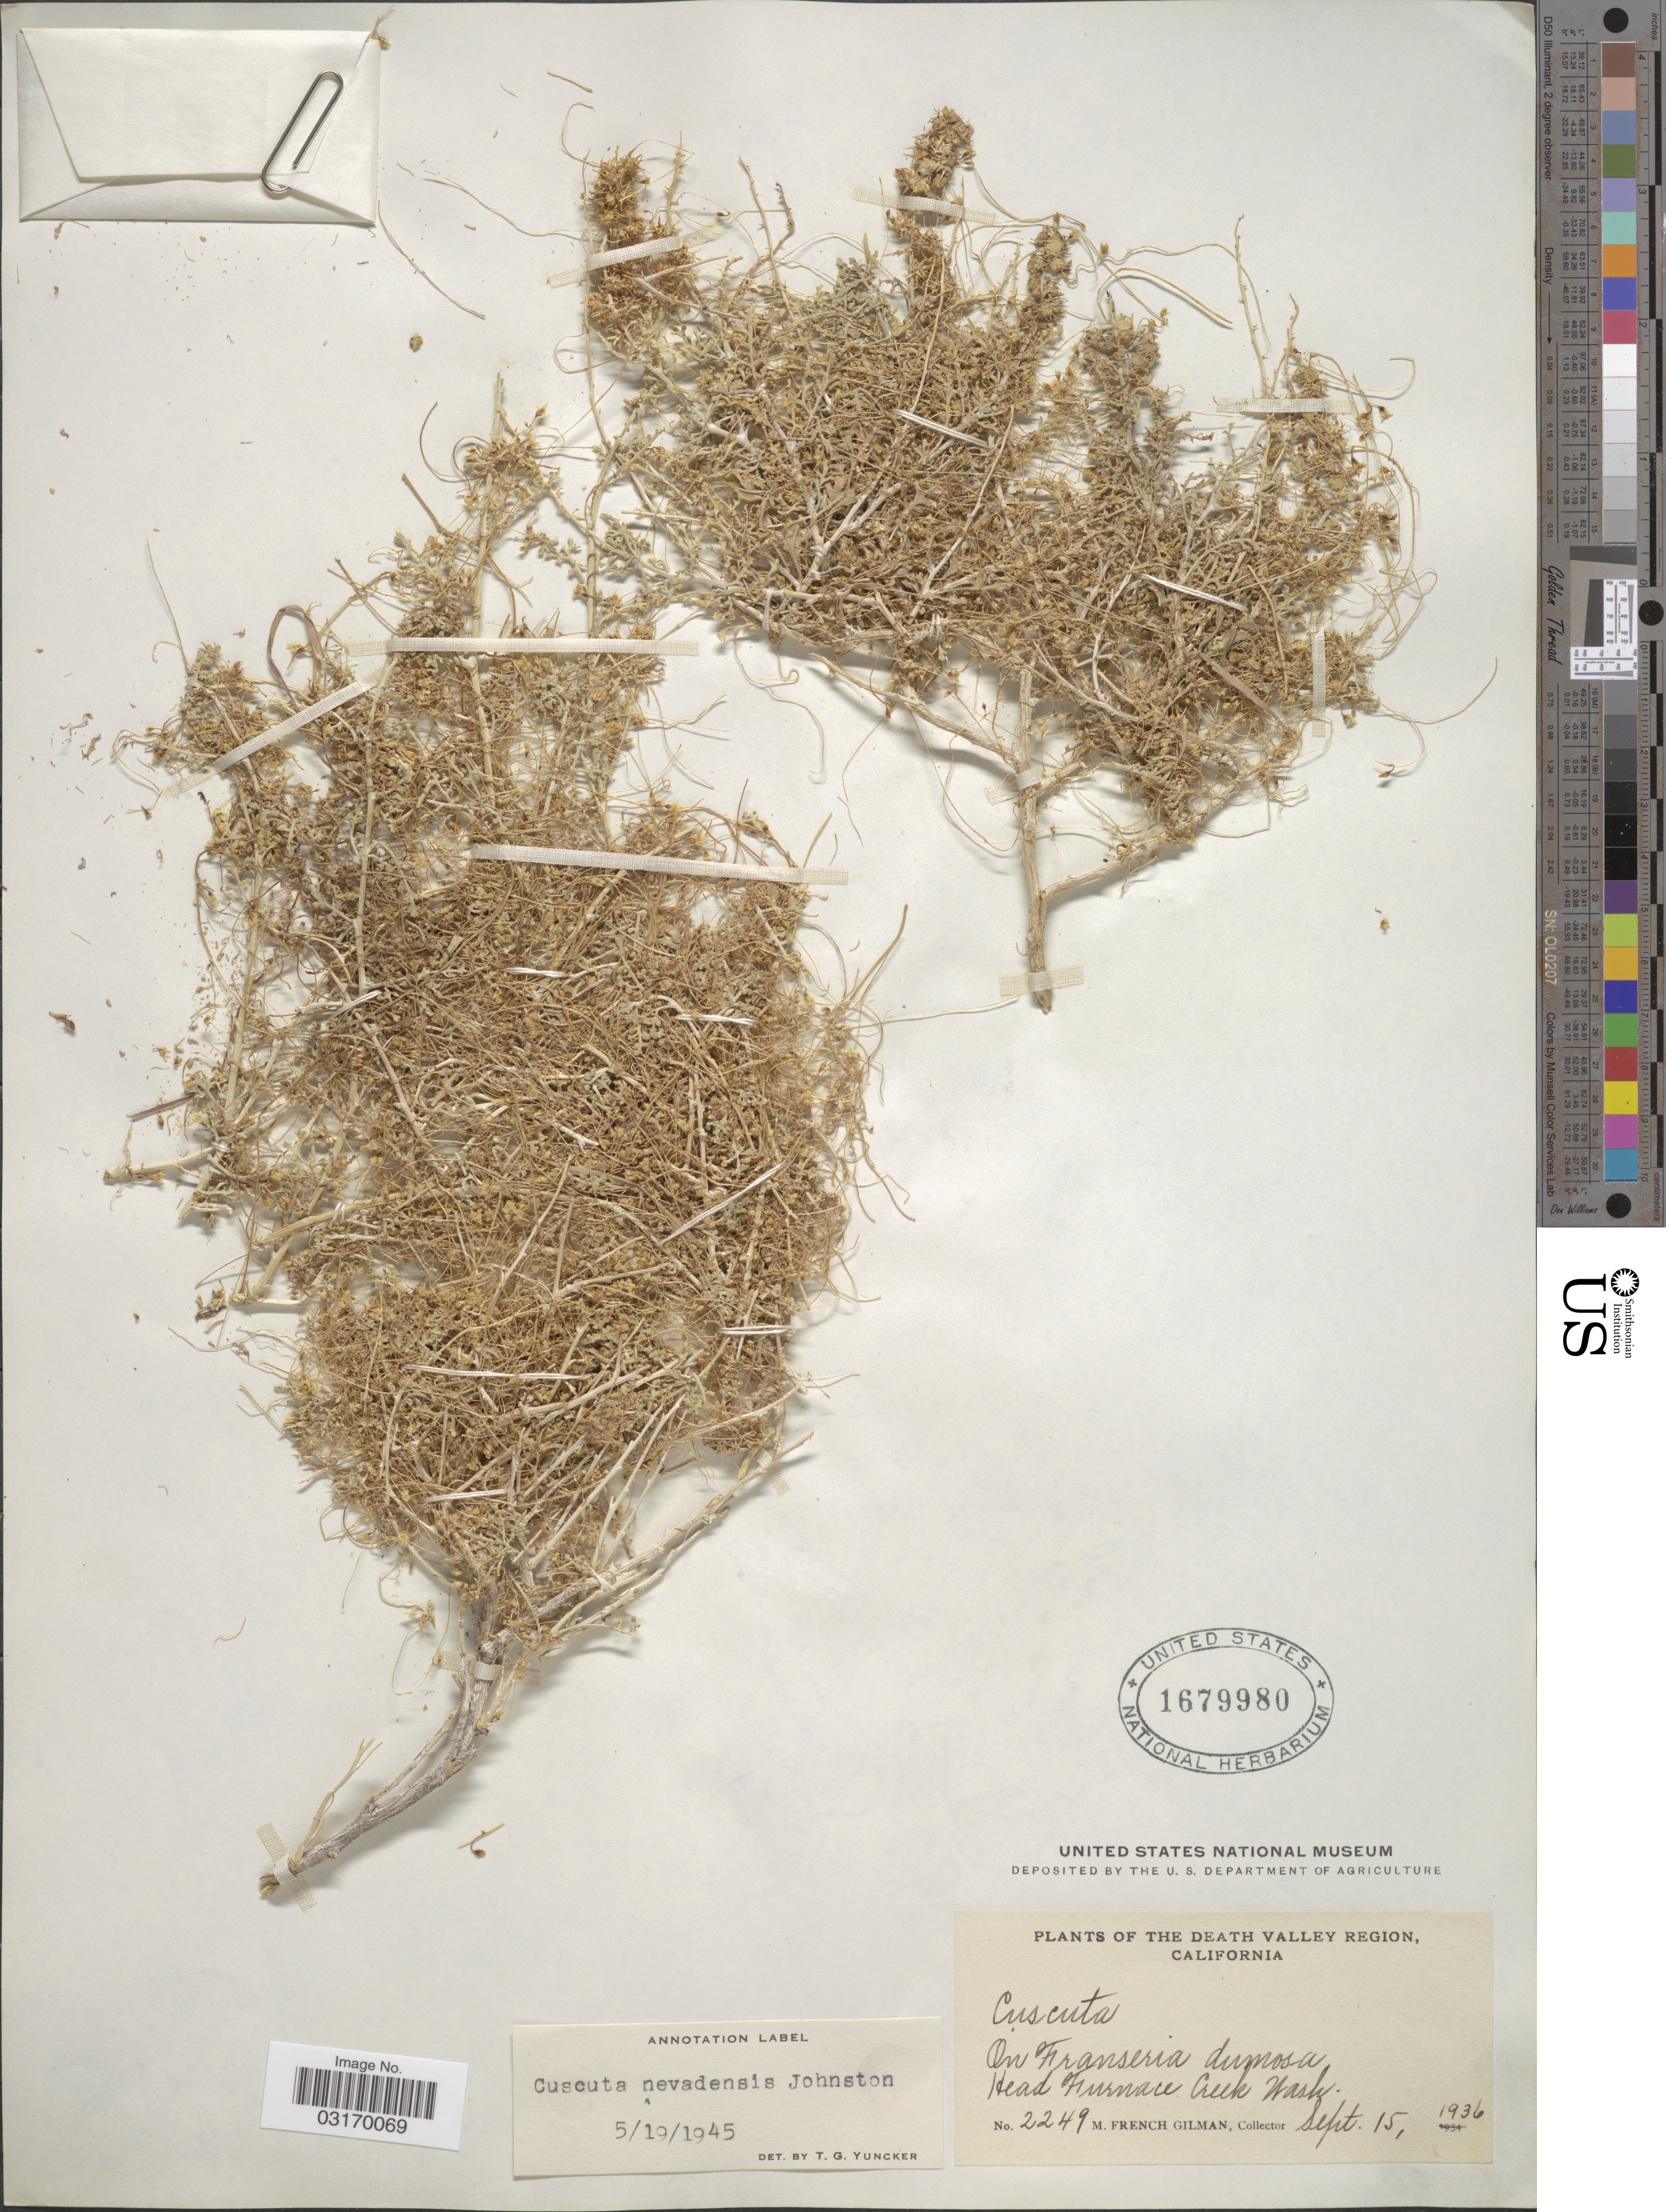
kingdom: Plantae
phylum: Tracheophyta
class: Magnoliopsida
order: Solanales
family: Convolvulaceae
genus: Cuscuta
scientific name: Cuscuta nevadensis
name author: I.M. Johnst.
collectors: M. F. Gilman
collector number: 2249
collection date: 1936-09-15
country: United States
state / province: California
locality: The Death Valley Region. On Franseria dumosa. Head Furnace Creek Wash.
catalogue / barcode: US 1679980